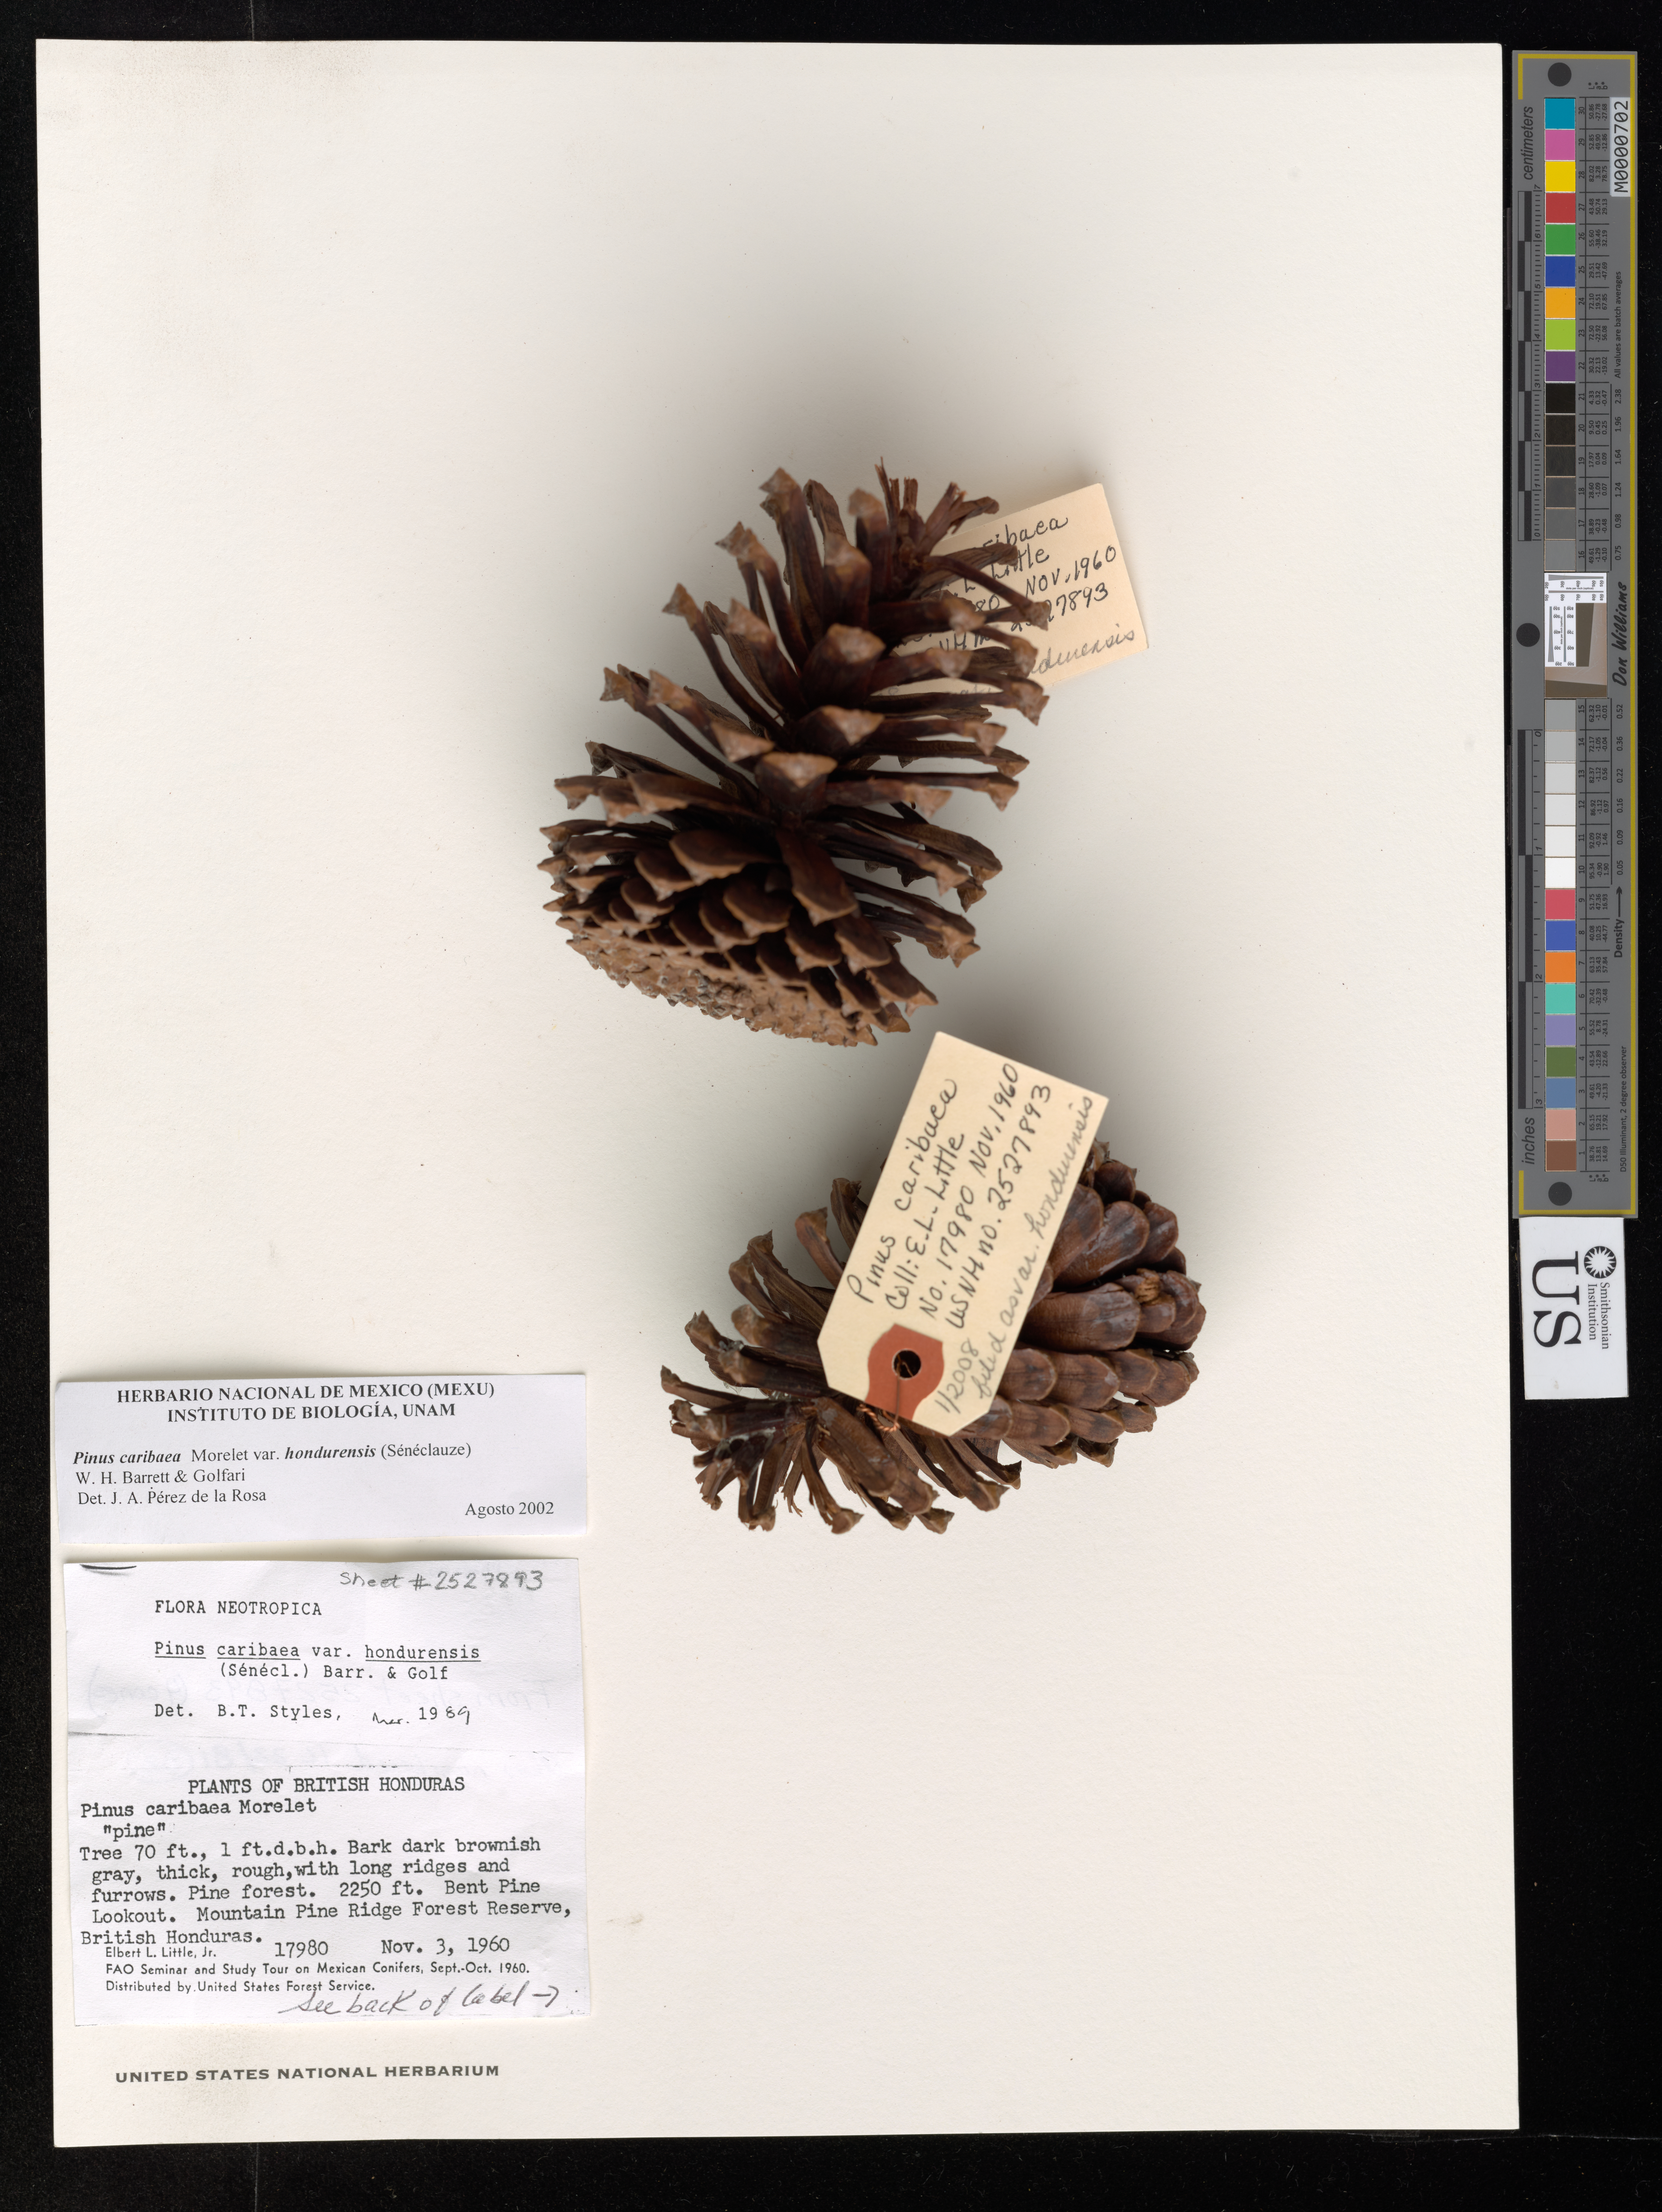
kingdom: Plantae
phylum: Tracheophyta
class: Pinopsida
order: Pinales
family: Pinaceae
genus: Pinus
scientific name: Pinus caribaea var. hondurensis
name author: (Sénécl.) W.H.G. Barrett & Golfari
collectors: E. L. Little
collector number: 17980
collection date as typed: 03 Nov 1960 00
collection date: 1960-11-03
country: Belize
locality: Bent Pine Lookout. Mountain Pine Ridge Forest Reserve, British Honduras.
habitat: Pine forest.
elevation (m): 686